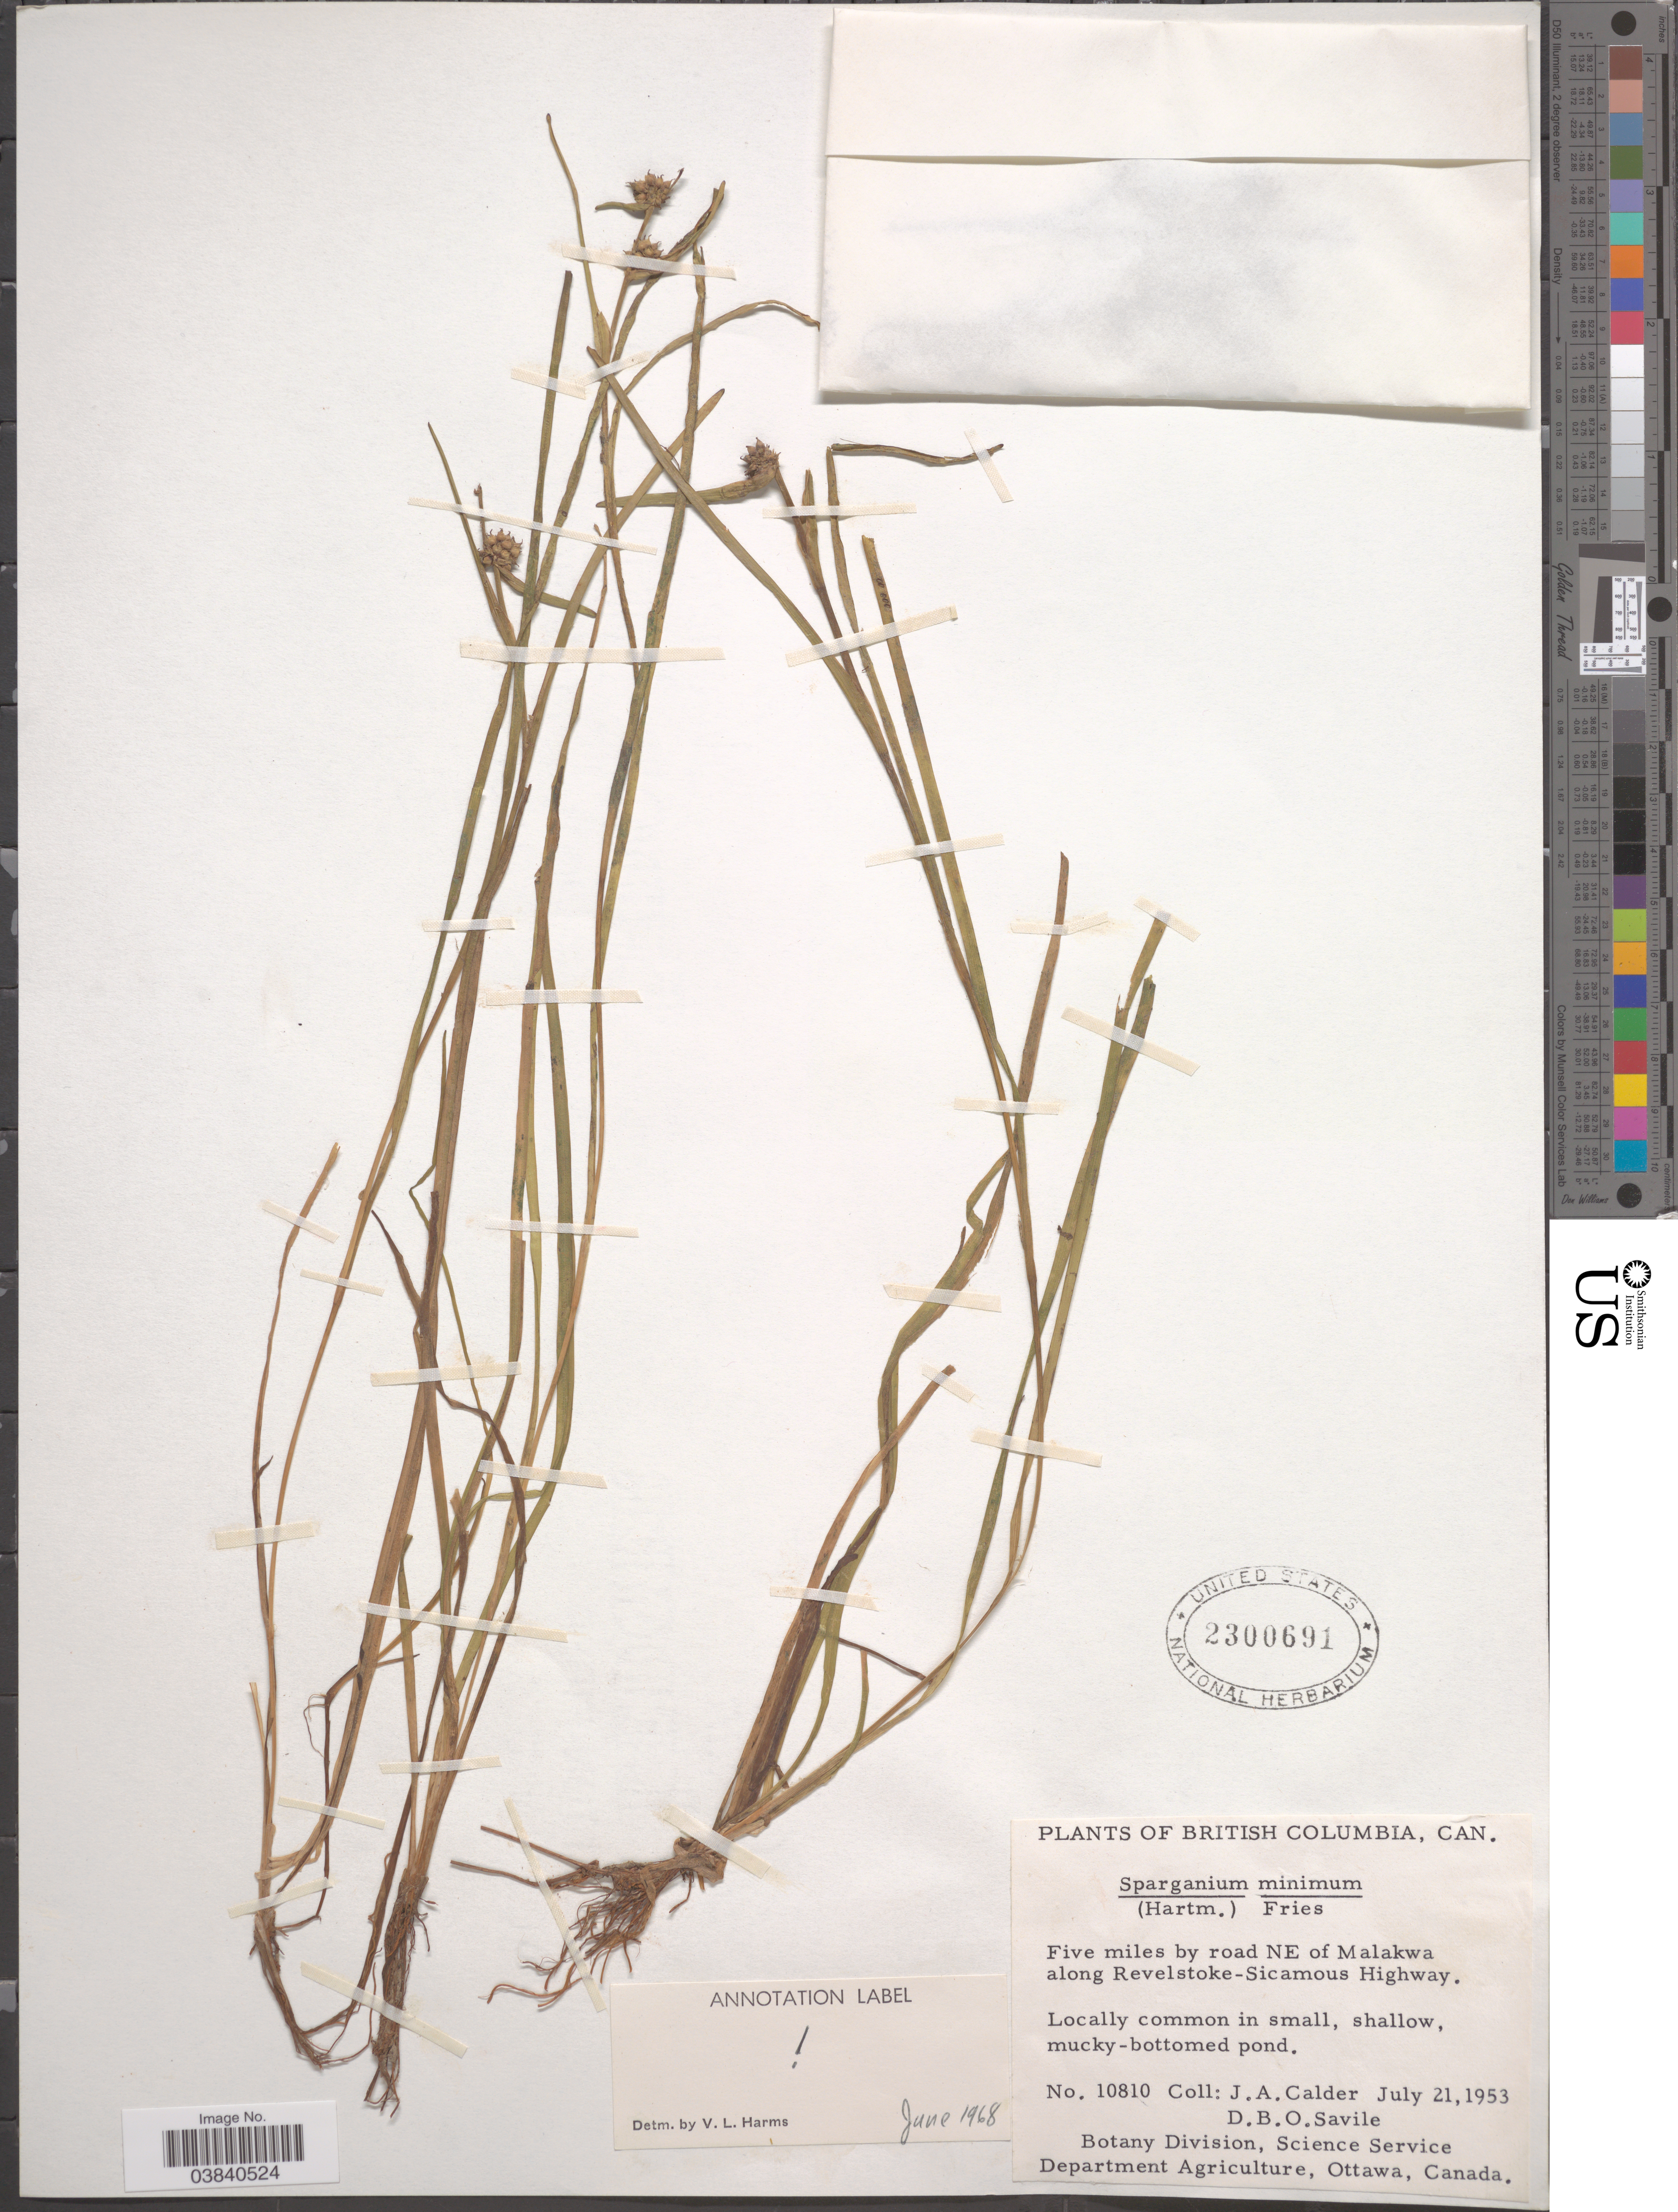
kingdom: Plantae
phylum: Tracheophyta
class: Liliopsida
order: Poales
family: Typhaceae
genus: Sparganium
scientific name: Sparganium minimum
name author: Wallr.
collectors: J. A. Calder & D. Savile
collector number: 10810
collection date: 1953-07-21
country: Canada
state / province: British Columbia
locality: Five miles by road NE of Malakwa along Revelstoke-Sicamous Highway.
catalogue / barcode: US 2300691